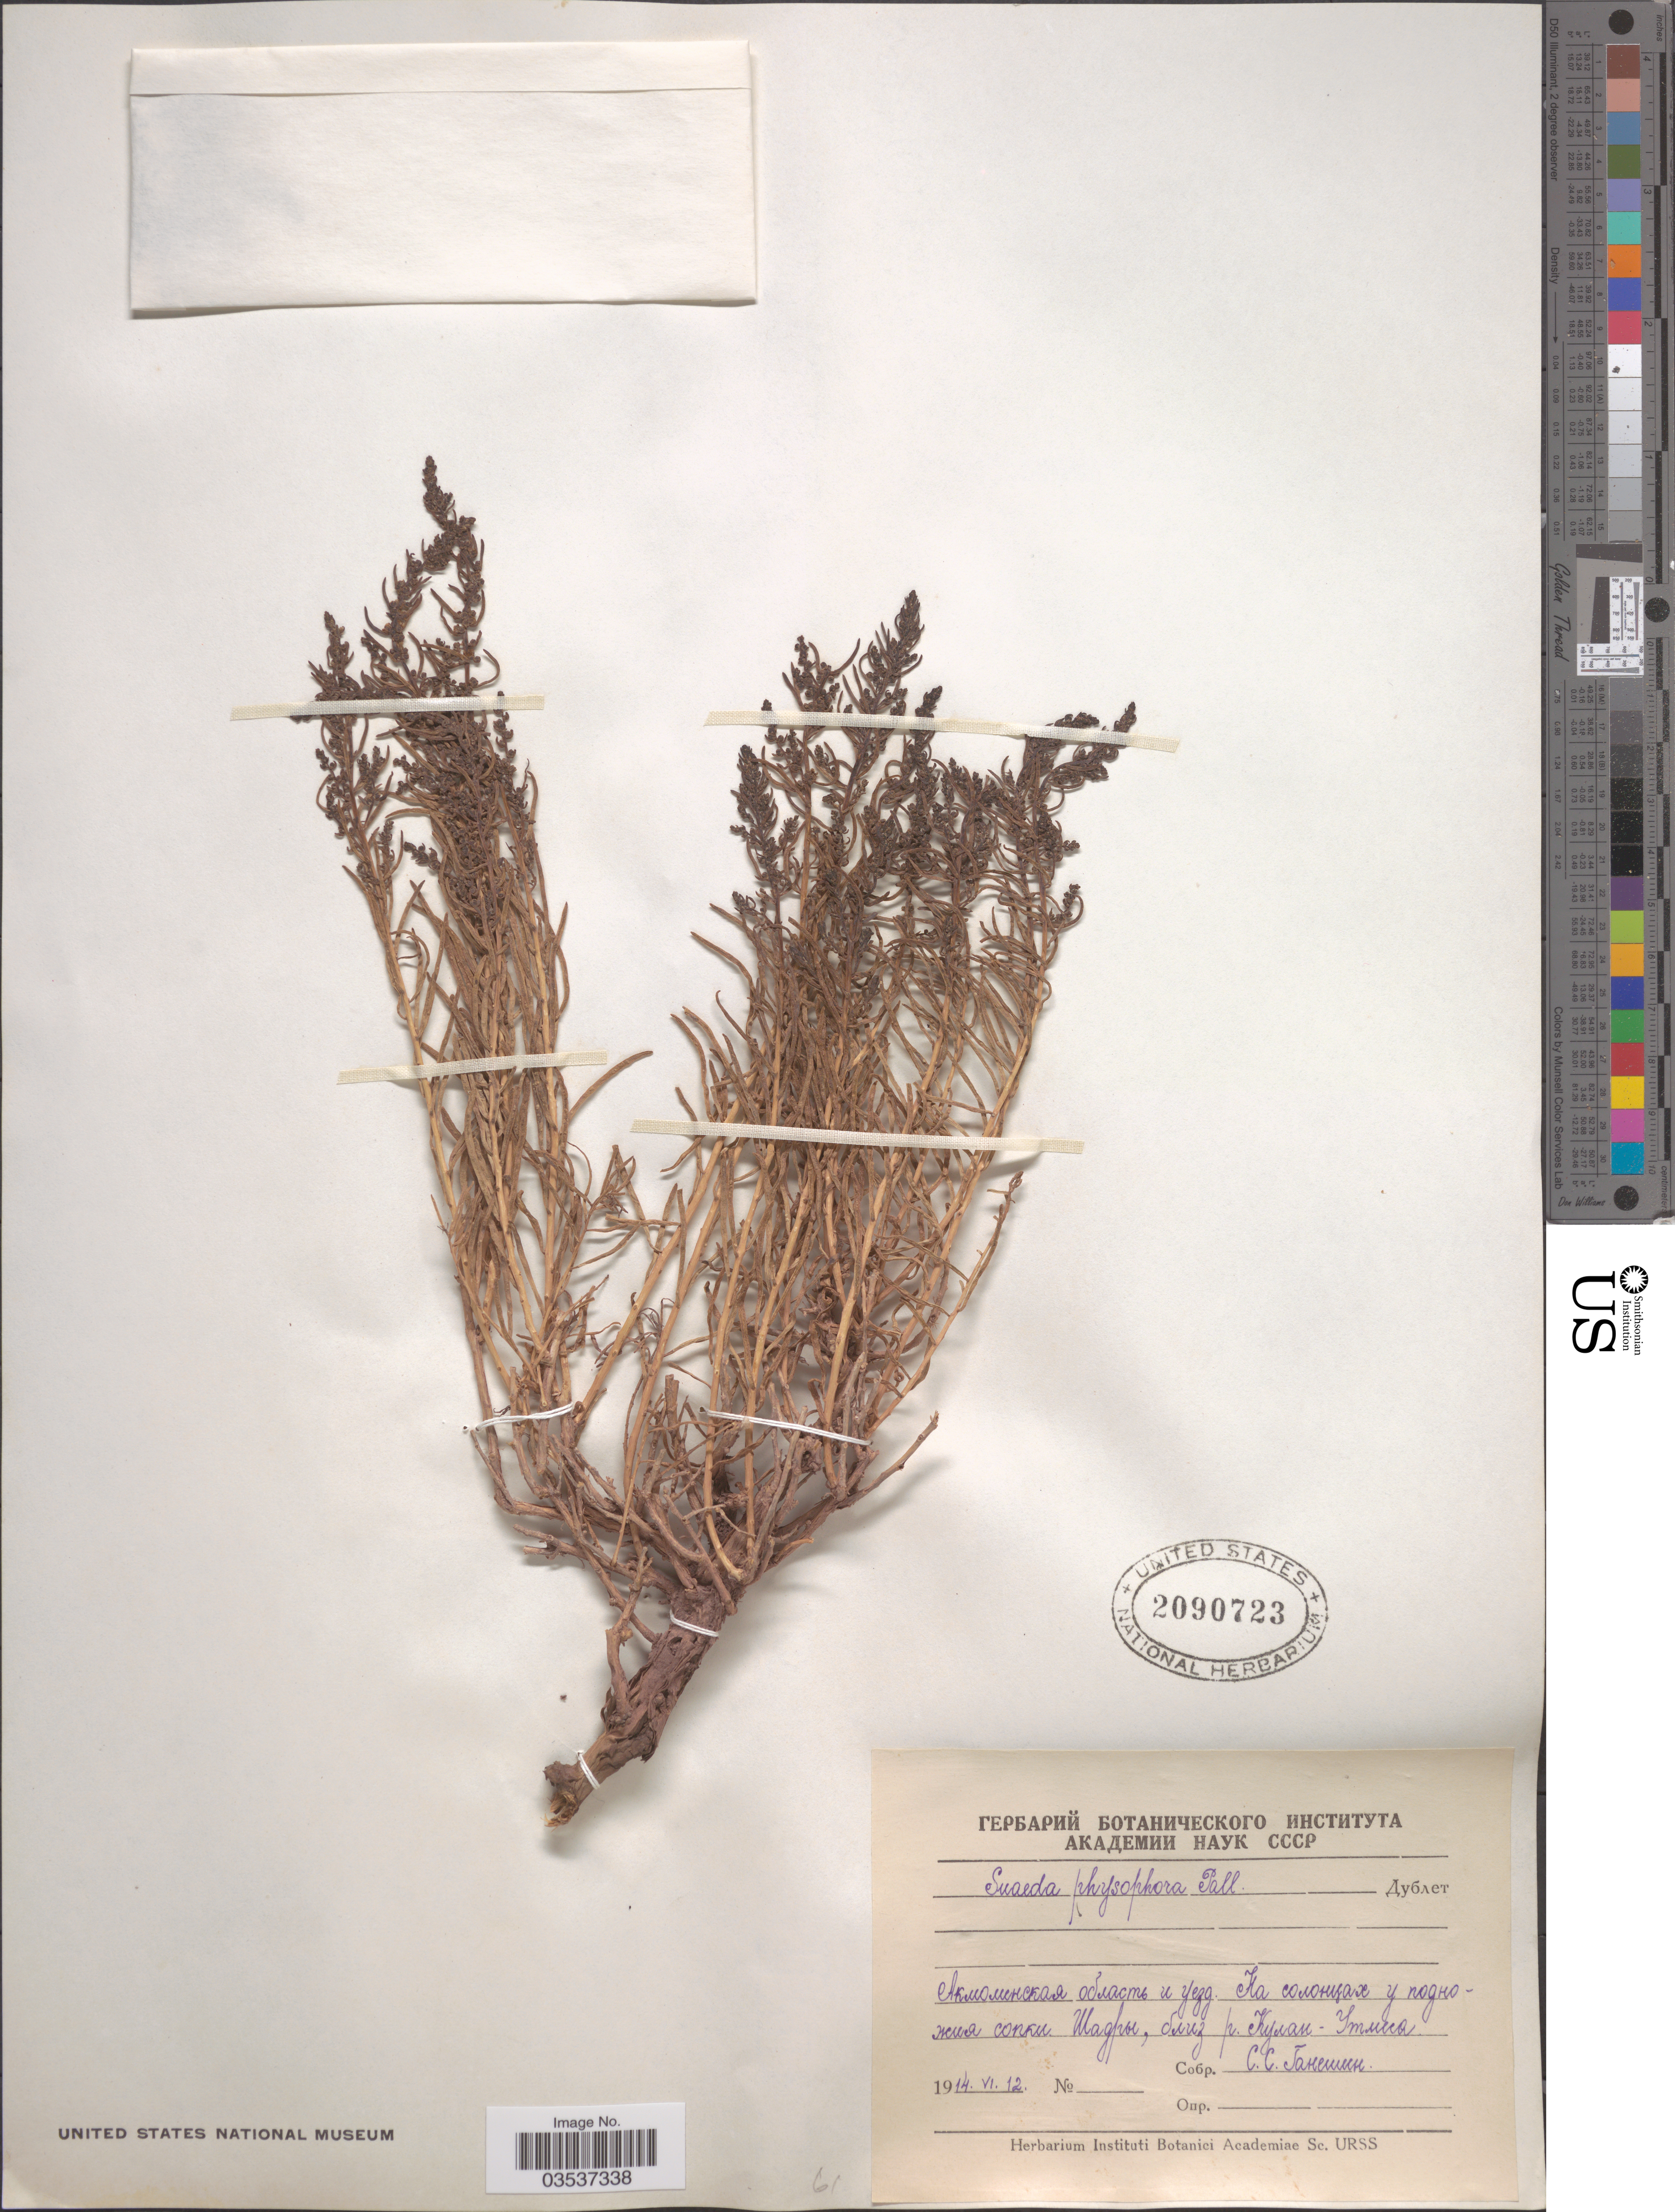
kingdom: Plantae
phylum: Tracheophyta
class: Magnoliopsida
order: Caryophyllales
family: Amaranthaceae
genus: Suaeda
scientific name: Suaeda physophora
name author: Pall.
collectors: S. Ganeshin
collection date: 1914-06-12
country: Kazakhstan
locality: Shadry, near River Kulan-Utmes.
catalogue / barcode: US 2090723